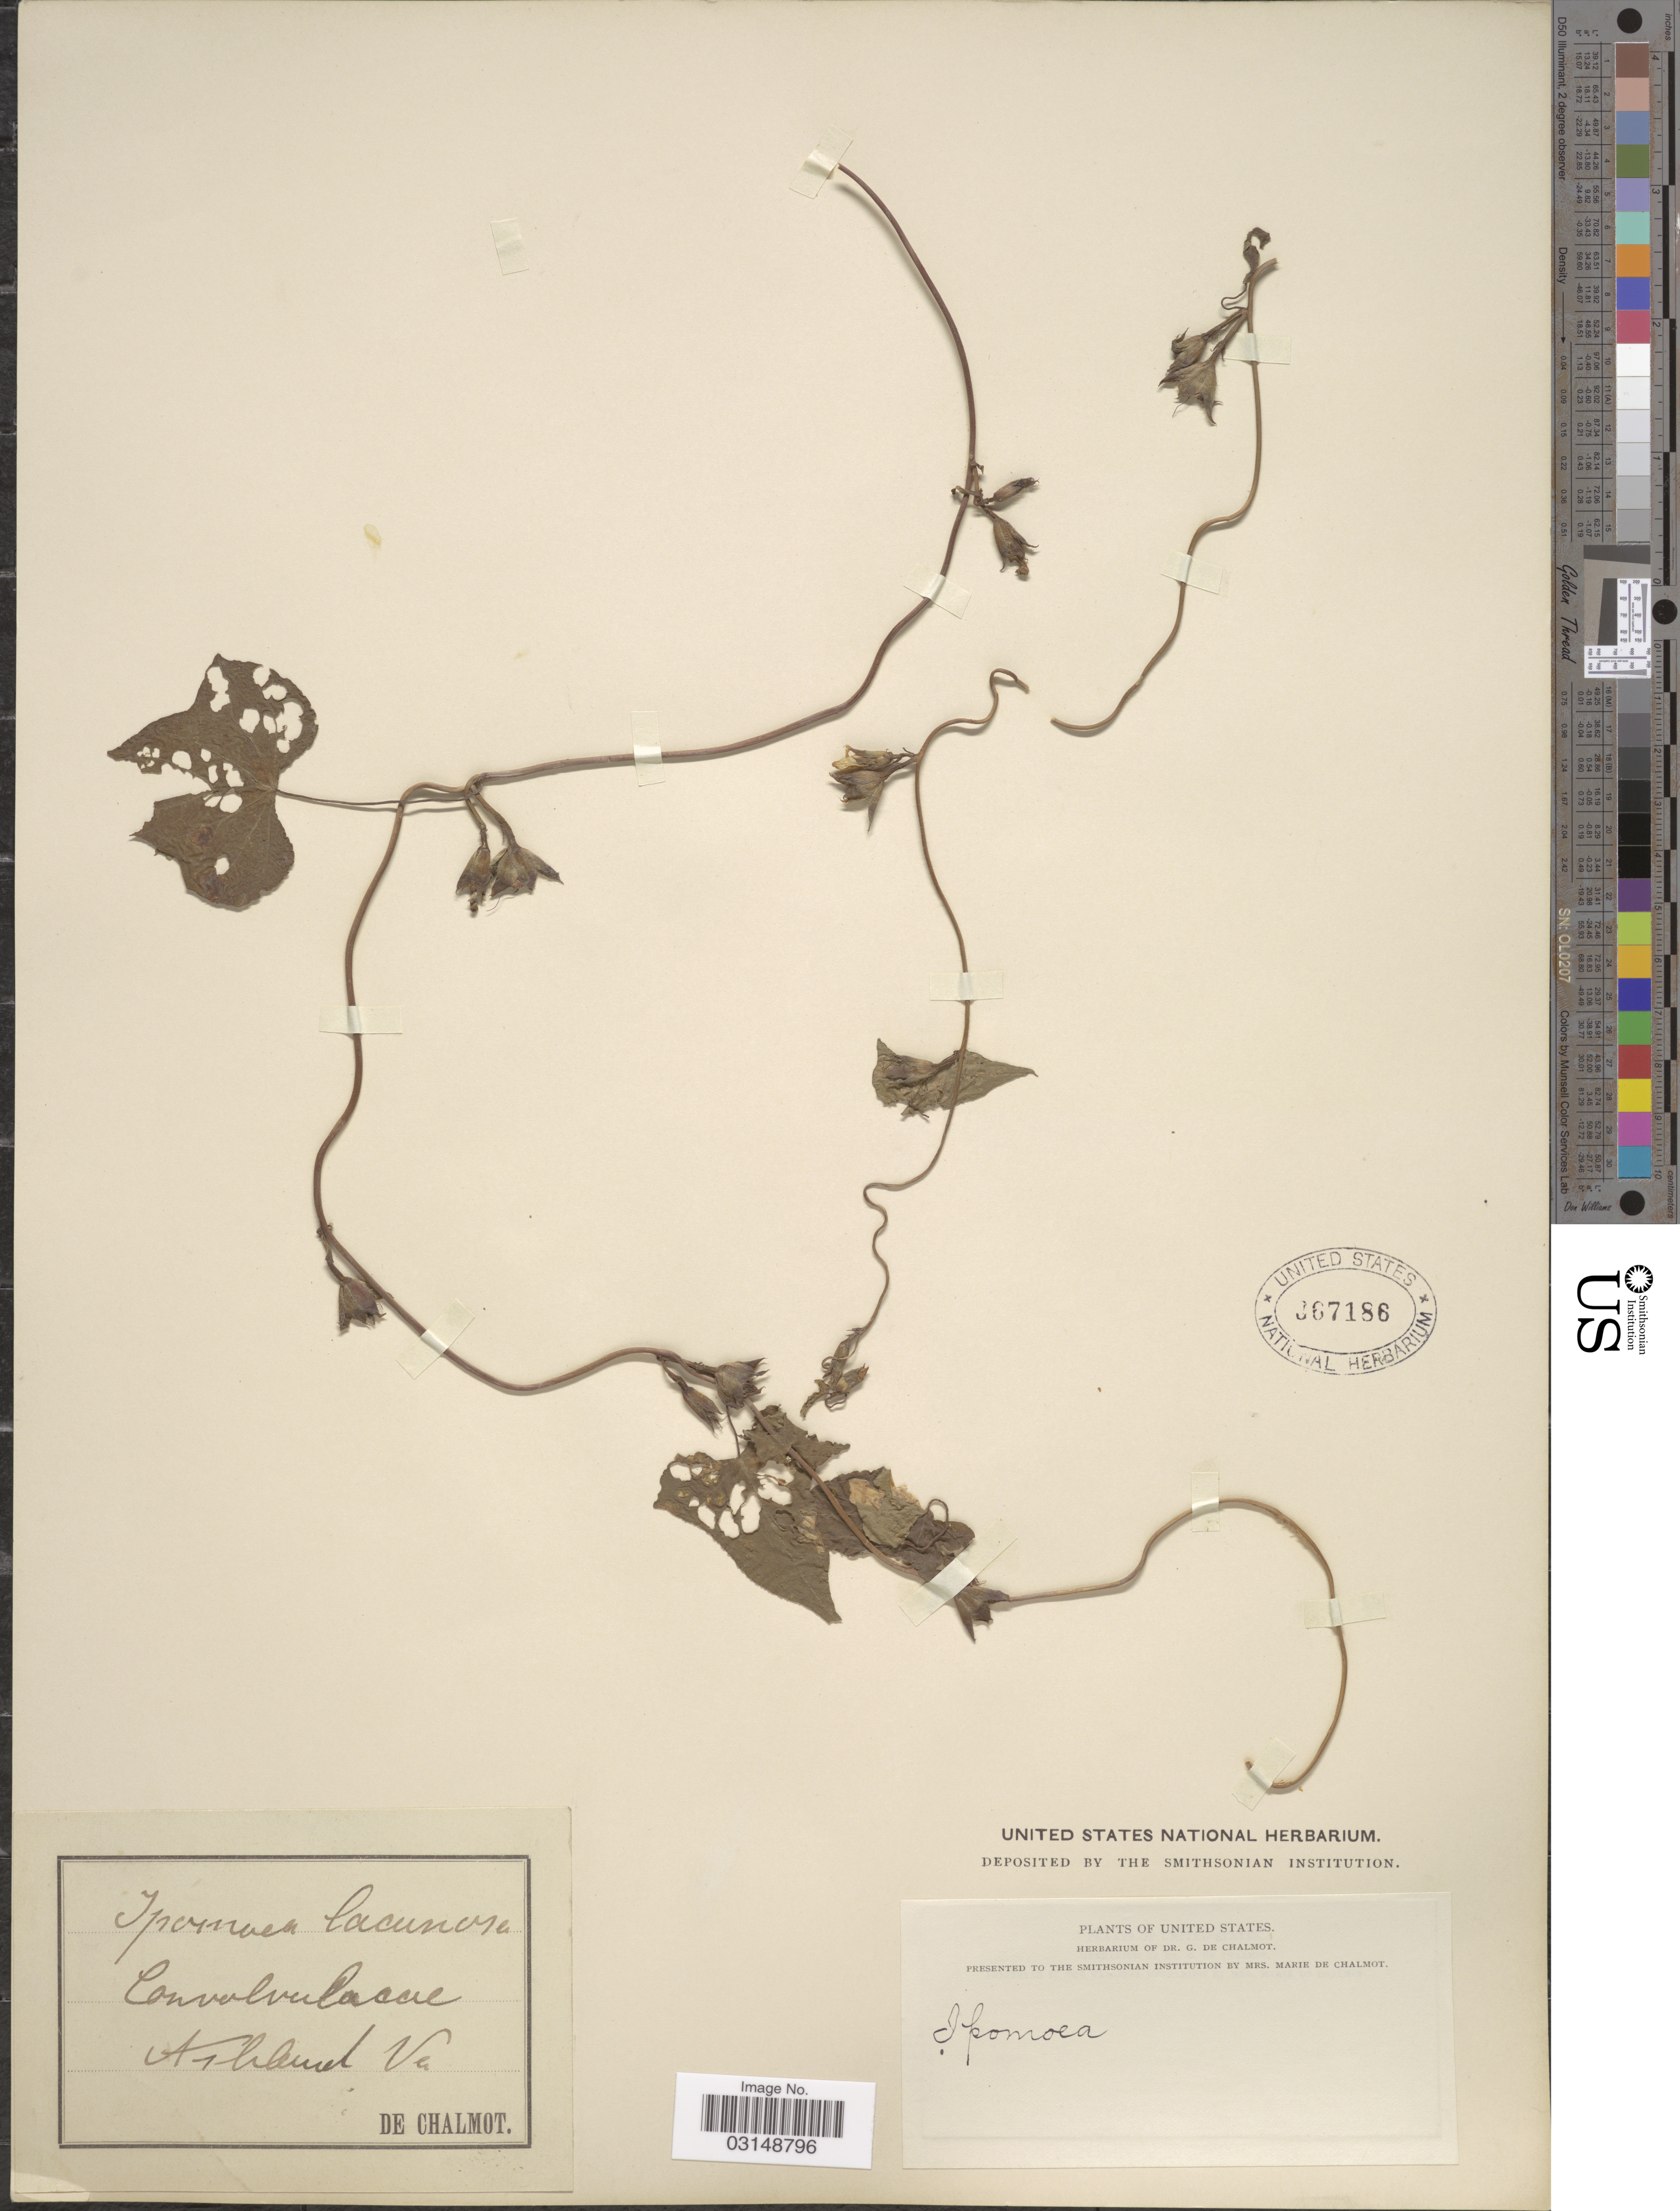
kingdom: Plantae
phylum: Tracheophyta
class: Magnoliopsida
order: Solanales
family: Convolvulaceae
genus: Ipomoea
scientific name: Ipomoea lacunosa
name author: L.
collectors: G. de Chalmot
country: United States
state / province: Virginia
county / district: Hanover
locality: Ashland.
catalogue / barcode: US 367186